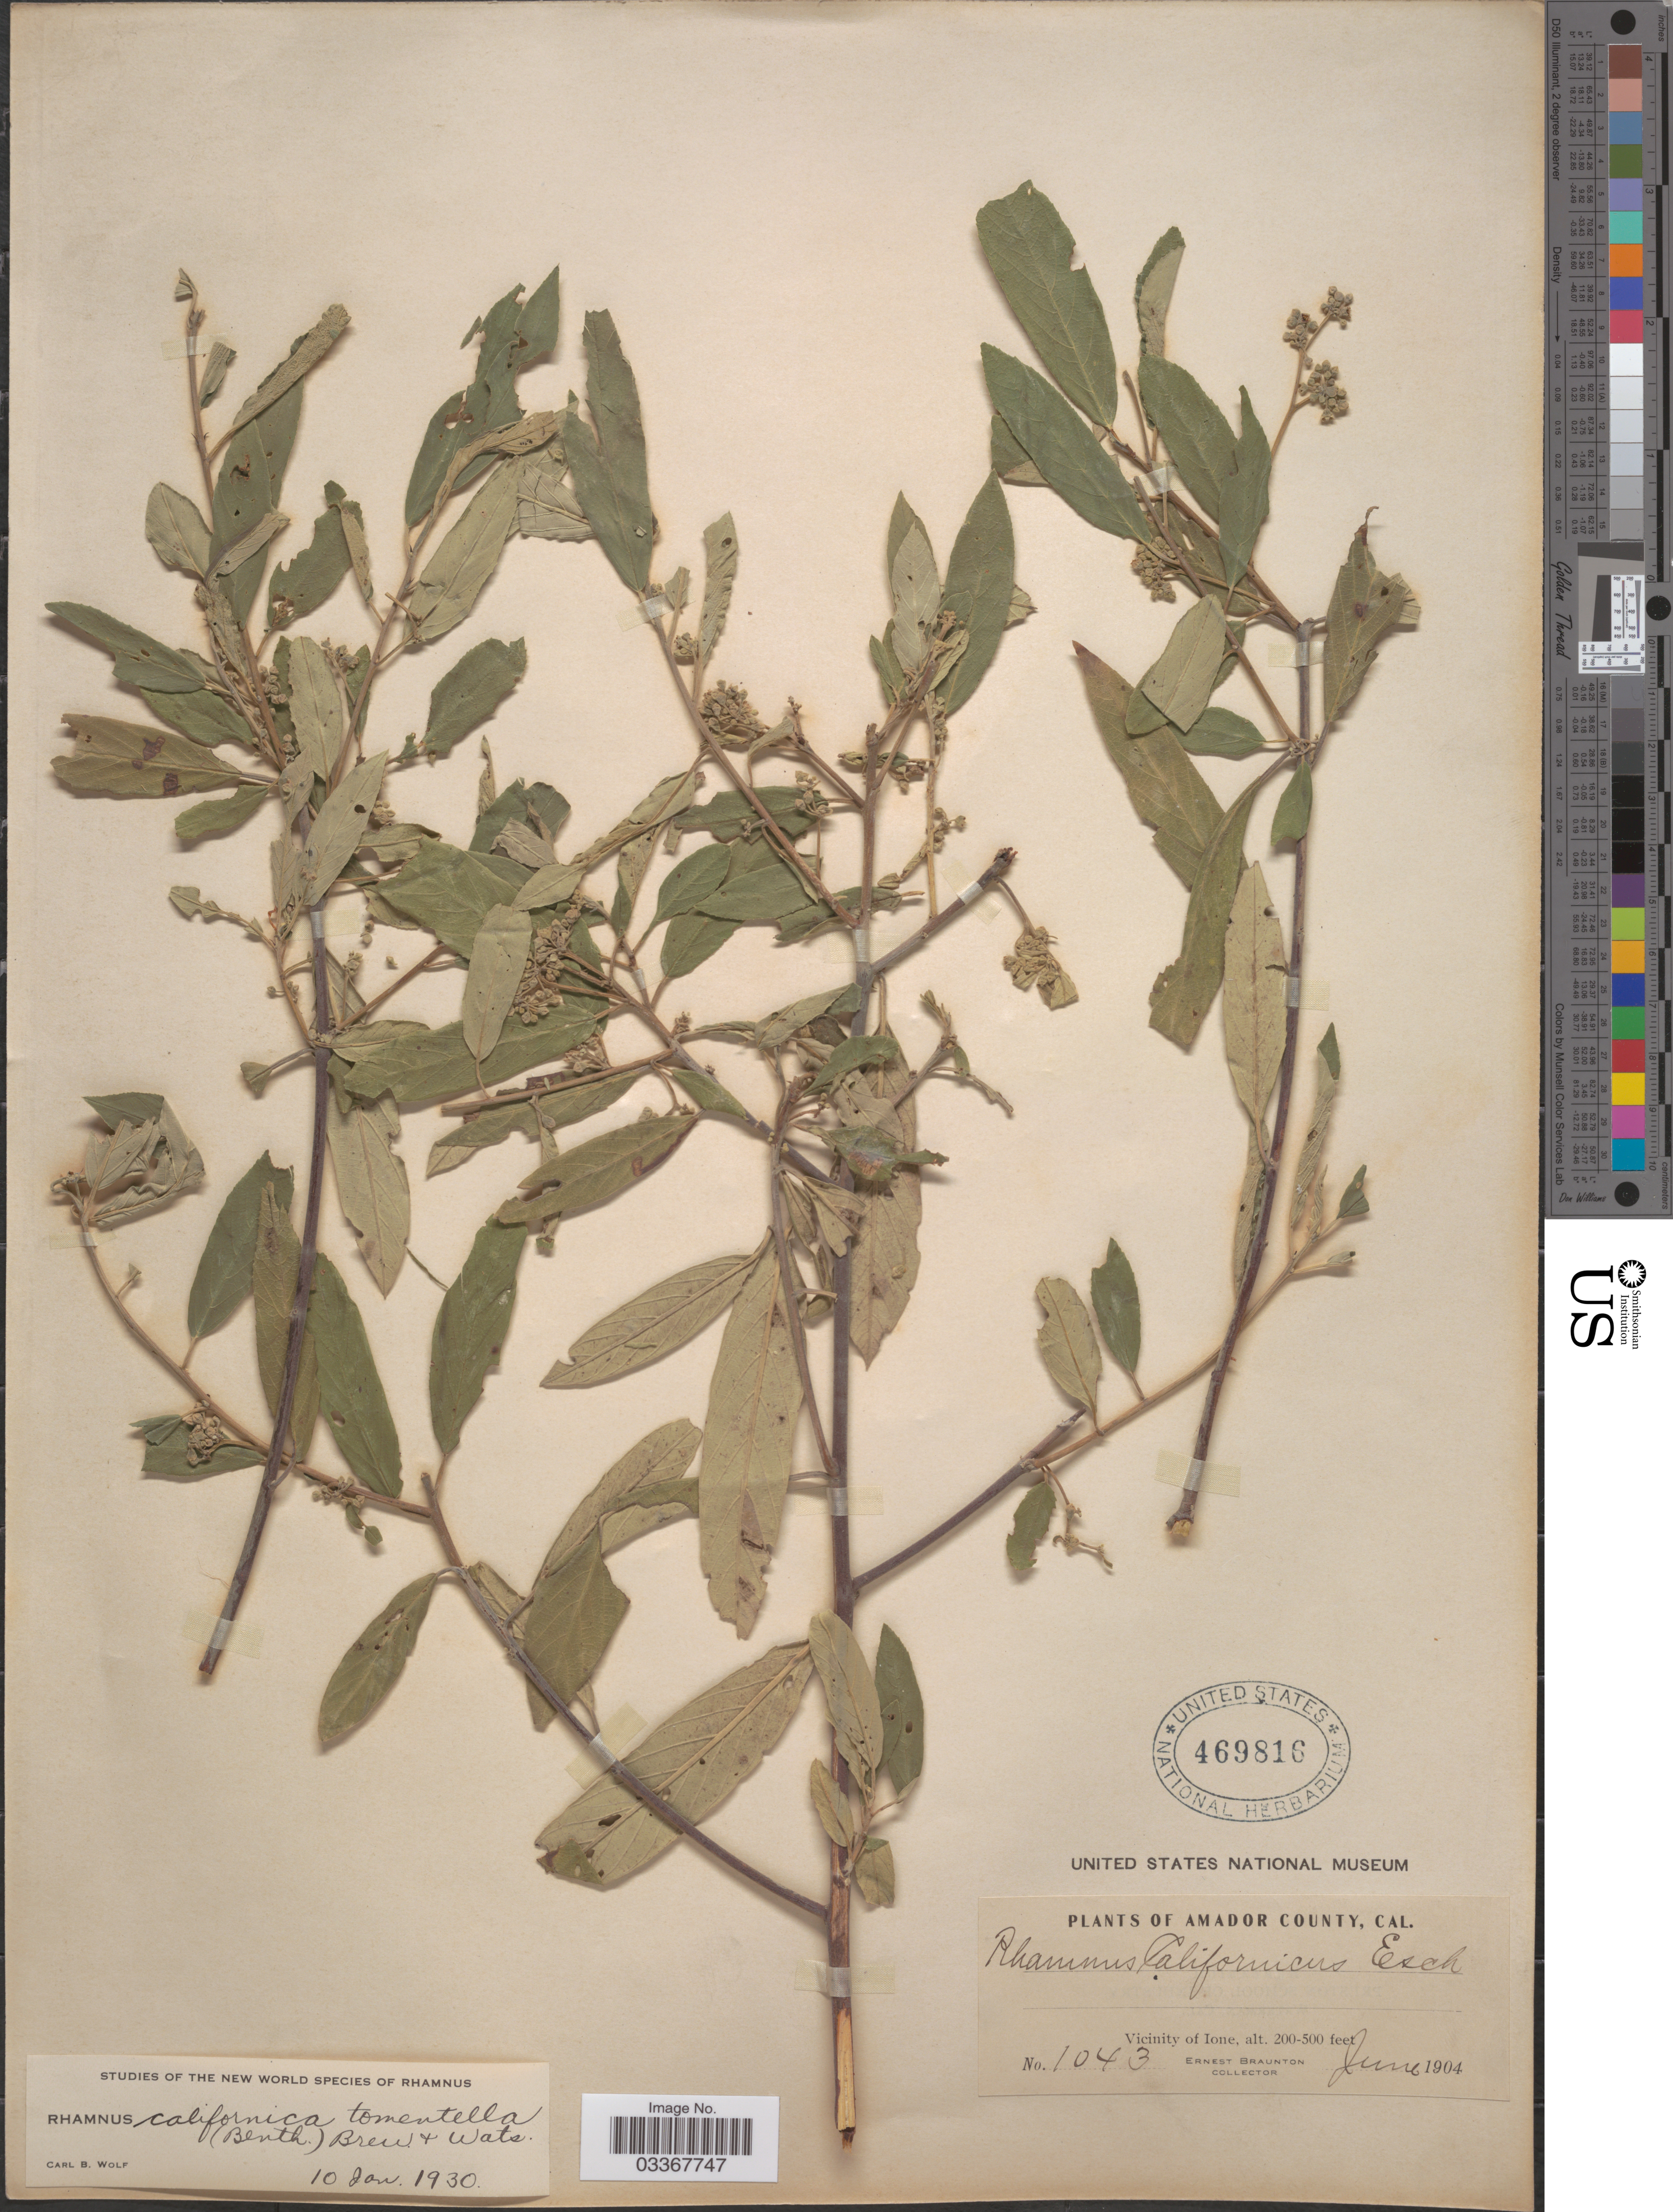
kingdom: Plantae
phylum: Tracheophyta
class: Magnoliopsida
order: Rosales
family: Rhamnaceae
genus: Frangula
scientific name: Frangula californica subsp. tomentella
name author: (Benth.) Kartesz & Gandhi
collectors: E. Braunton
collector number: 1043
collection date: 1904-06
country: United States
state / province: California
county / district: Amador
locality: Amador County, Vicinity of Ione.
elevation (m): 61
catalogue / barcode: US 469816